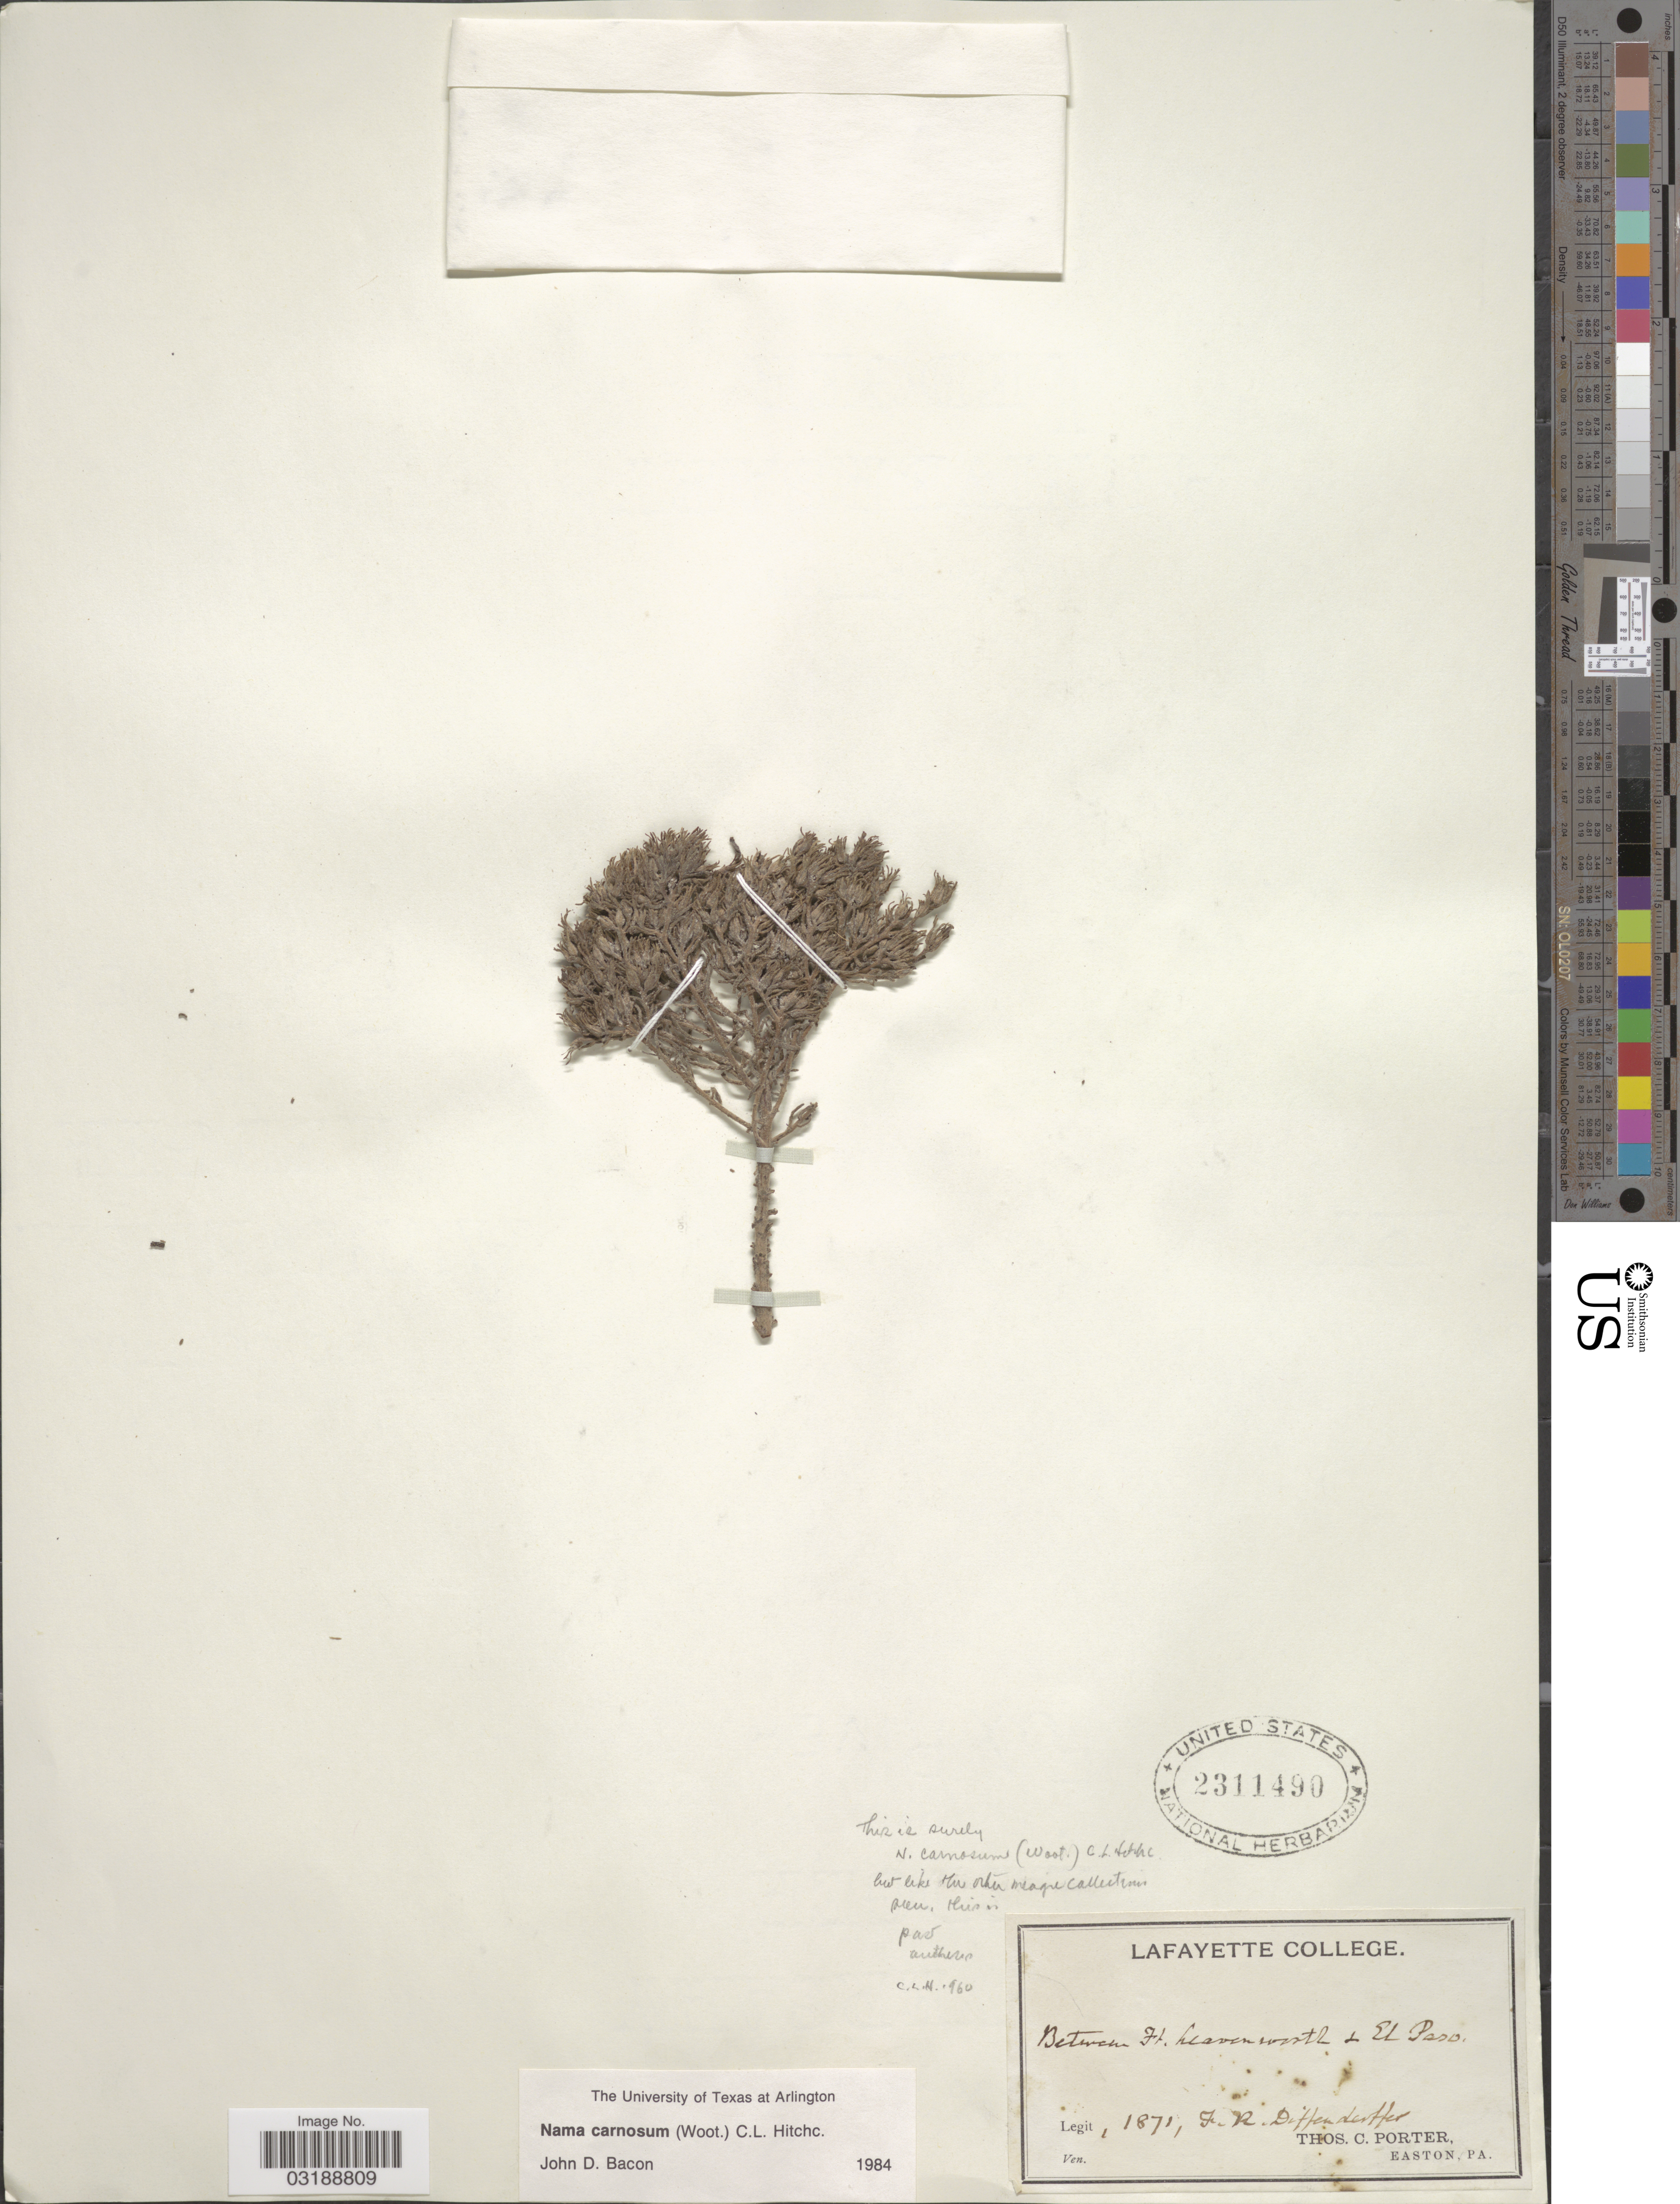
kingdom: Plantae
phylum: Tracheophyta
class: Magnoliopsida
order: Boraginales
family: Namaceae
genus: Nama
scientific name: Nama carnosa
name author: (Wooton) C.L. Hitchc.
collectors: F. Diffenderffer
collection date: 1871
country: United States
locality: Lafayette. Between Ft. Leavenworth & El Paso.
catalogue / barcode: US 2311490